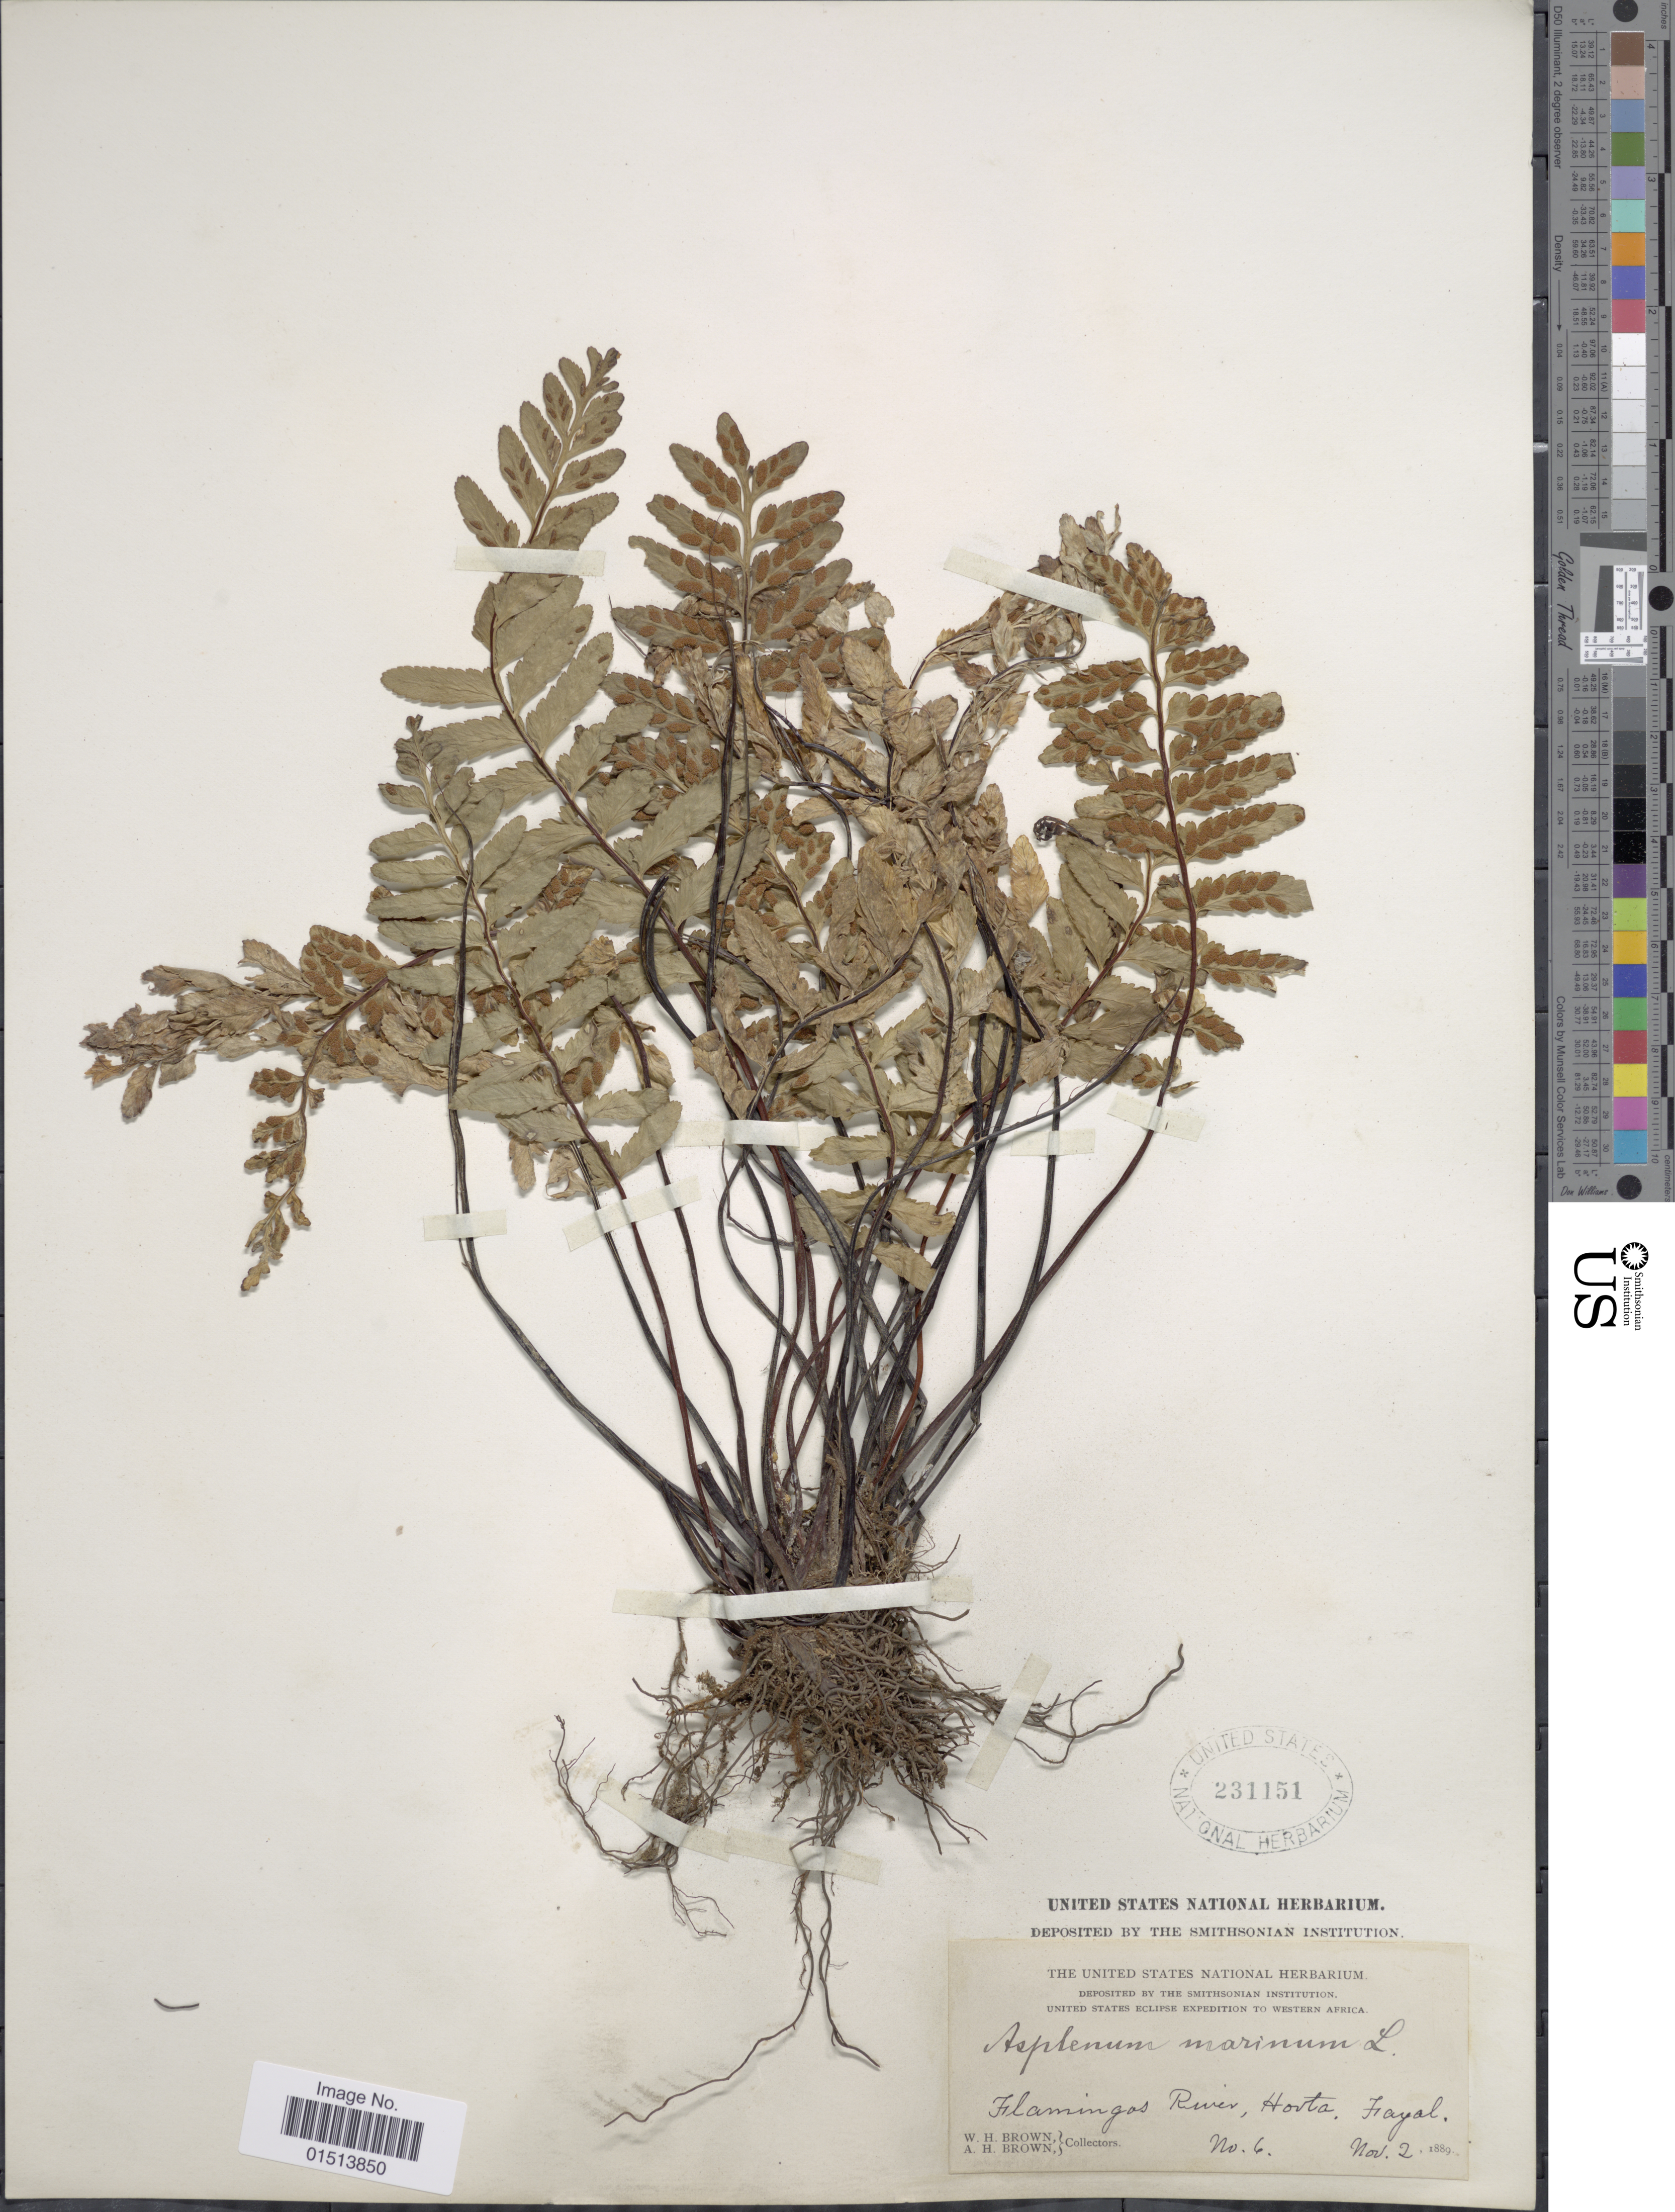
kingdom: Plantae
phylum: Tracheophyta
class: Polypodiopsida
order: Polypodiales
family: Aspleniaceae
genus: Asplenium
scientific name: Asplenium marinum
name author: L.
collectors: W. H. Brown & A. H. Brown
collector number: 6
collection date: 1889-11-02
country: Portugal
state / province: Azores (Aut. Reg.)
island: Faial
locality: Western Africa, Flamingos River, Horta, Fiayal.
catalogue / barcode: US 231151